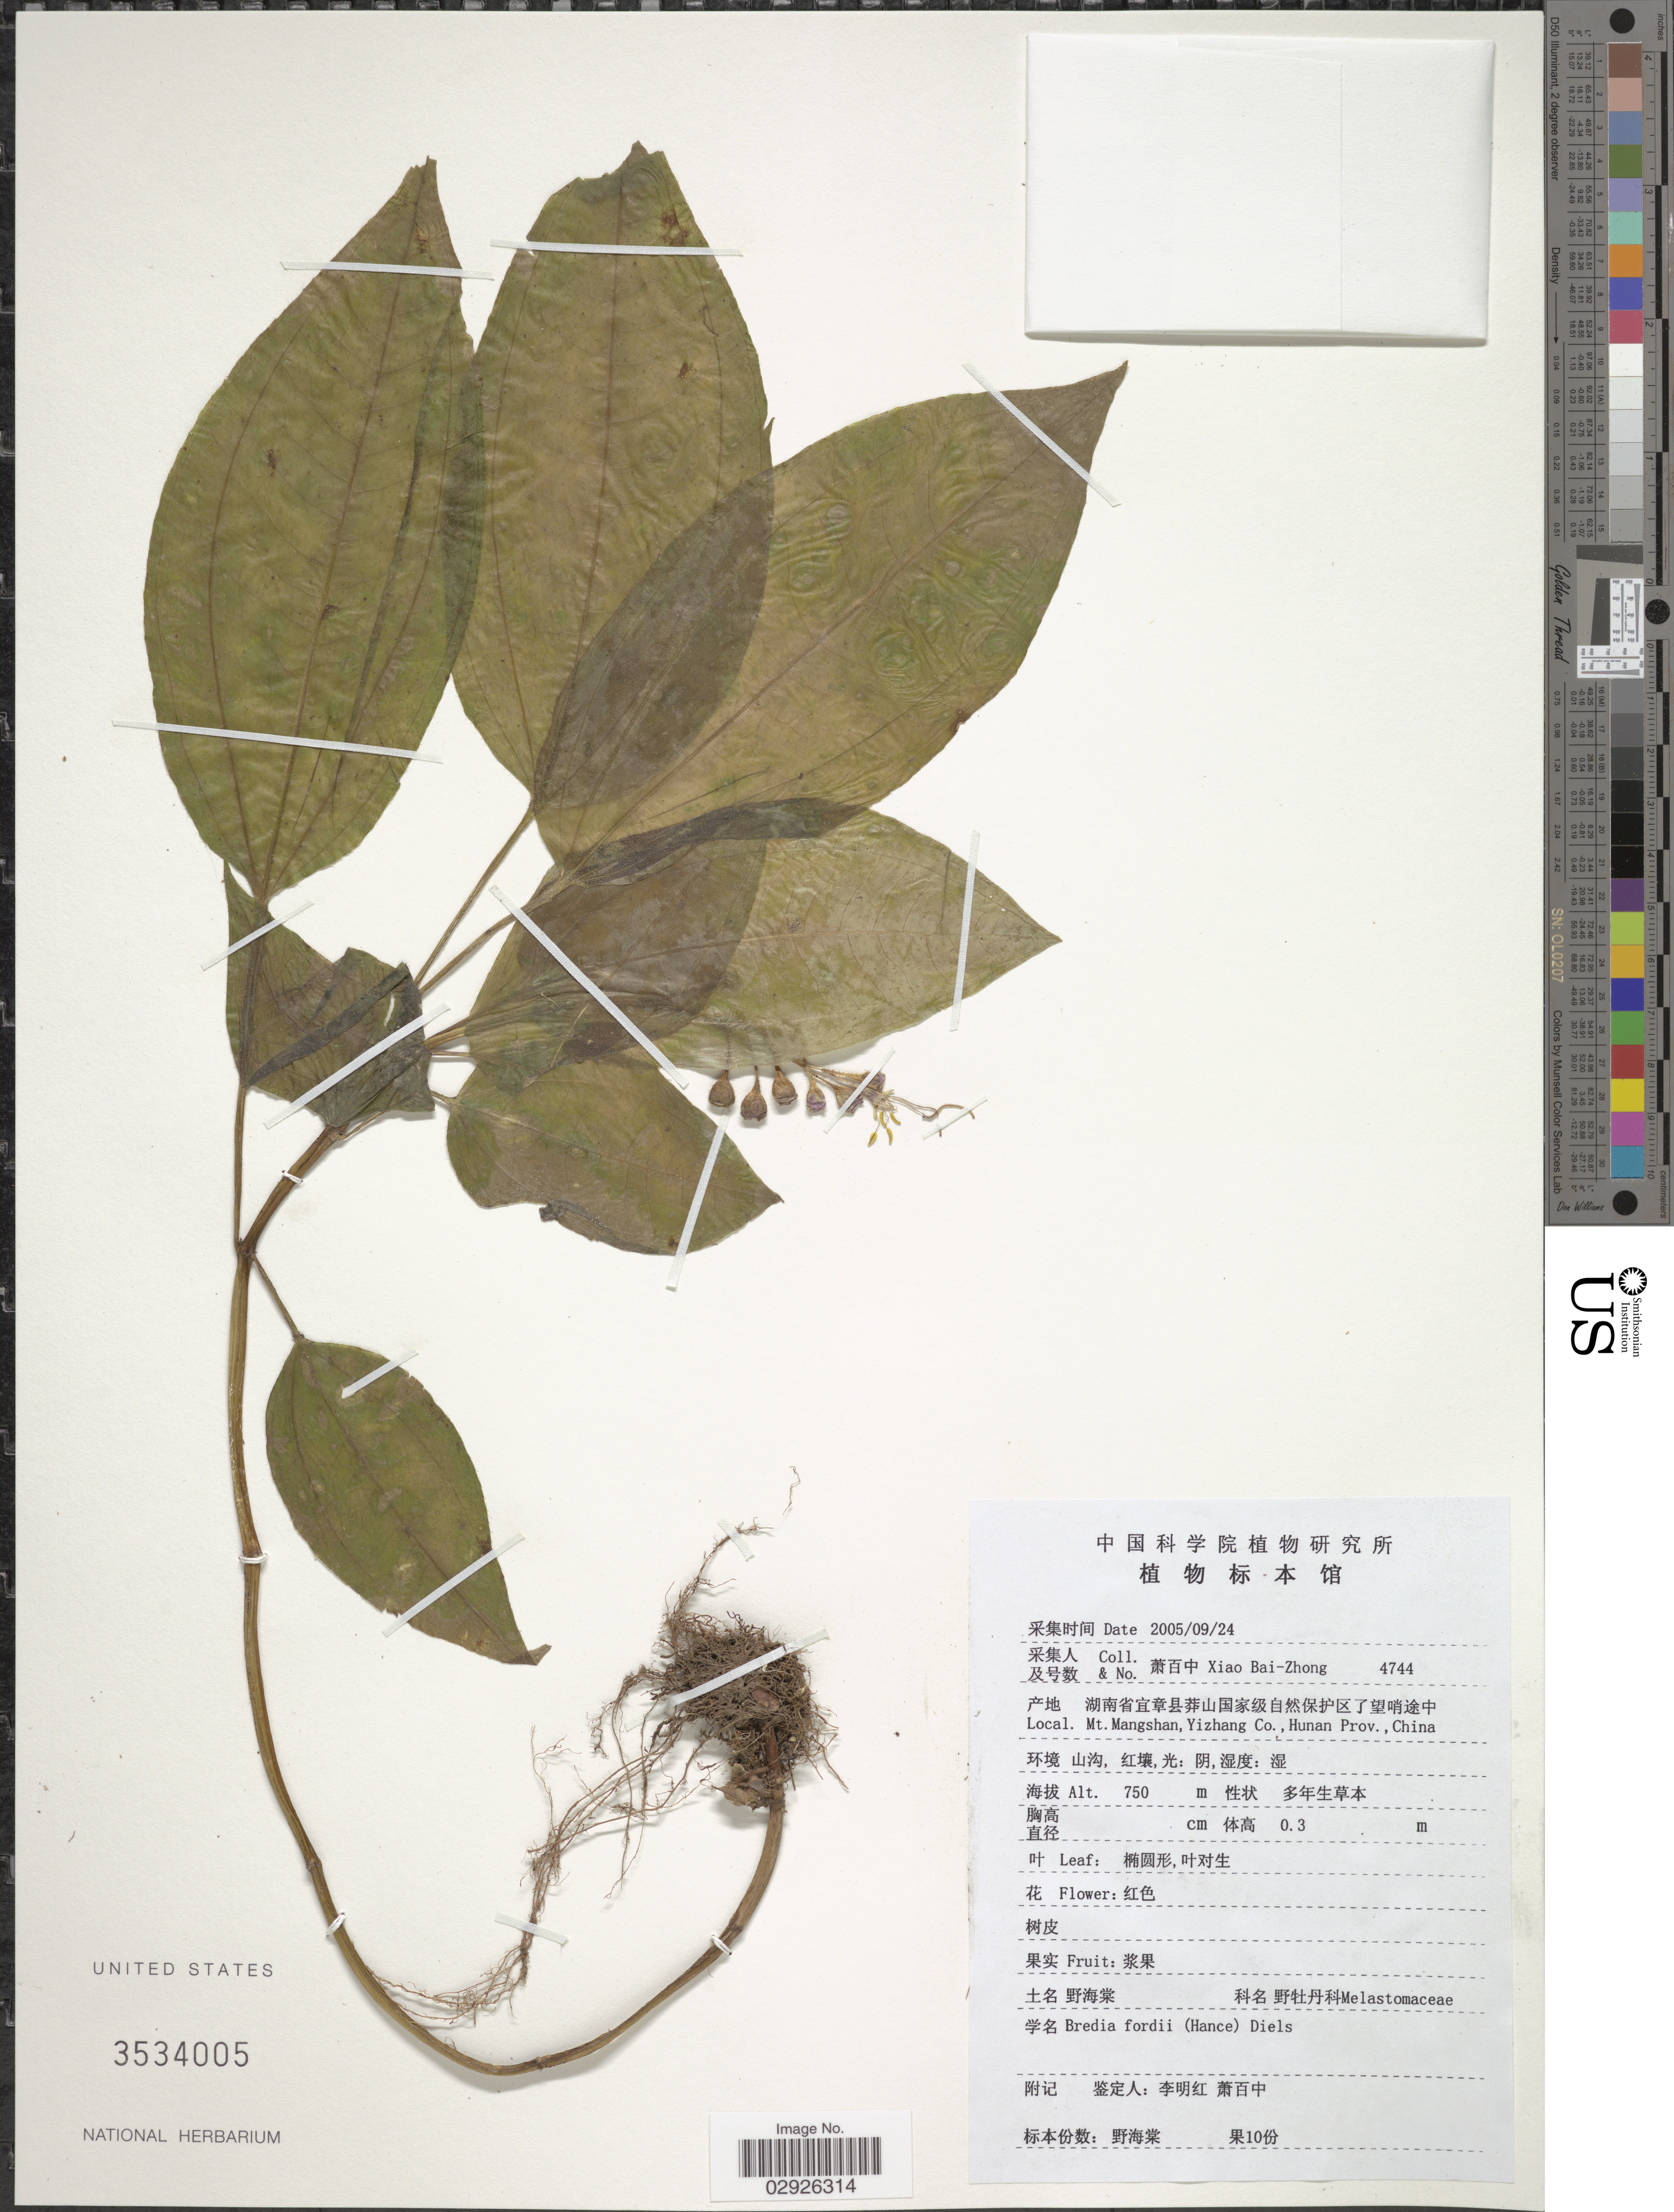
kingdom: Plantae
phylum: Tracheophyta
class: Magnoliopsida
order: Myrtales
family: Melastomataceae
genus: Bredia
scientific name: Bredia fordii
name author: (Hance) Diels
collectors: B. Z. Xiao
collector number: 4744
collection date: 2005-09-24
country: China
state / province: Hunan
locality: Mt. Mangshan, Yizhang Co., Hunan Prov.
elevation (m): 750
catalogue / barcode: US 3534005